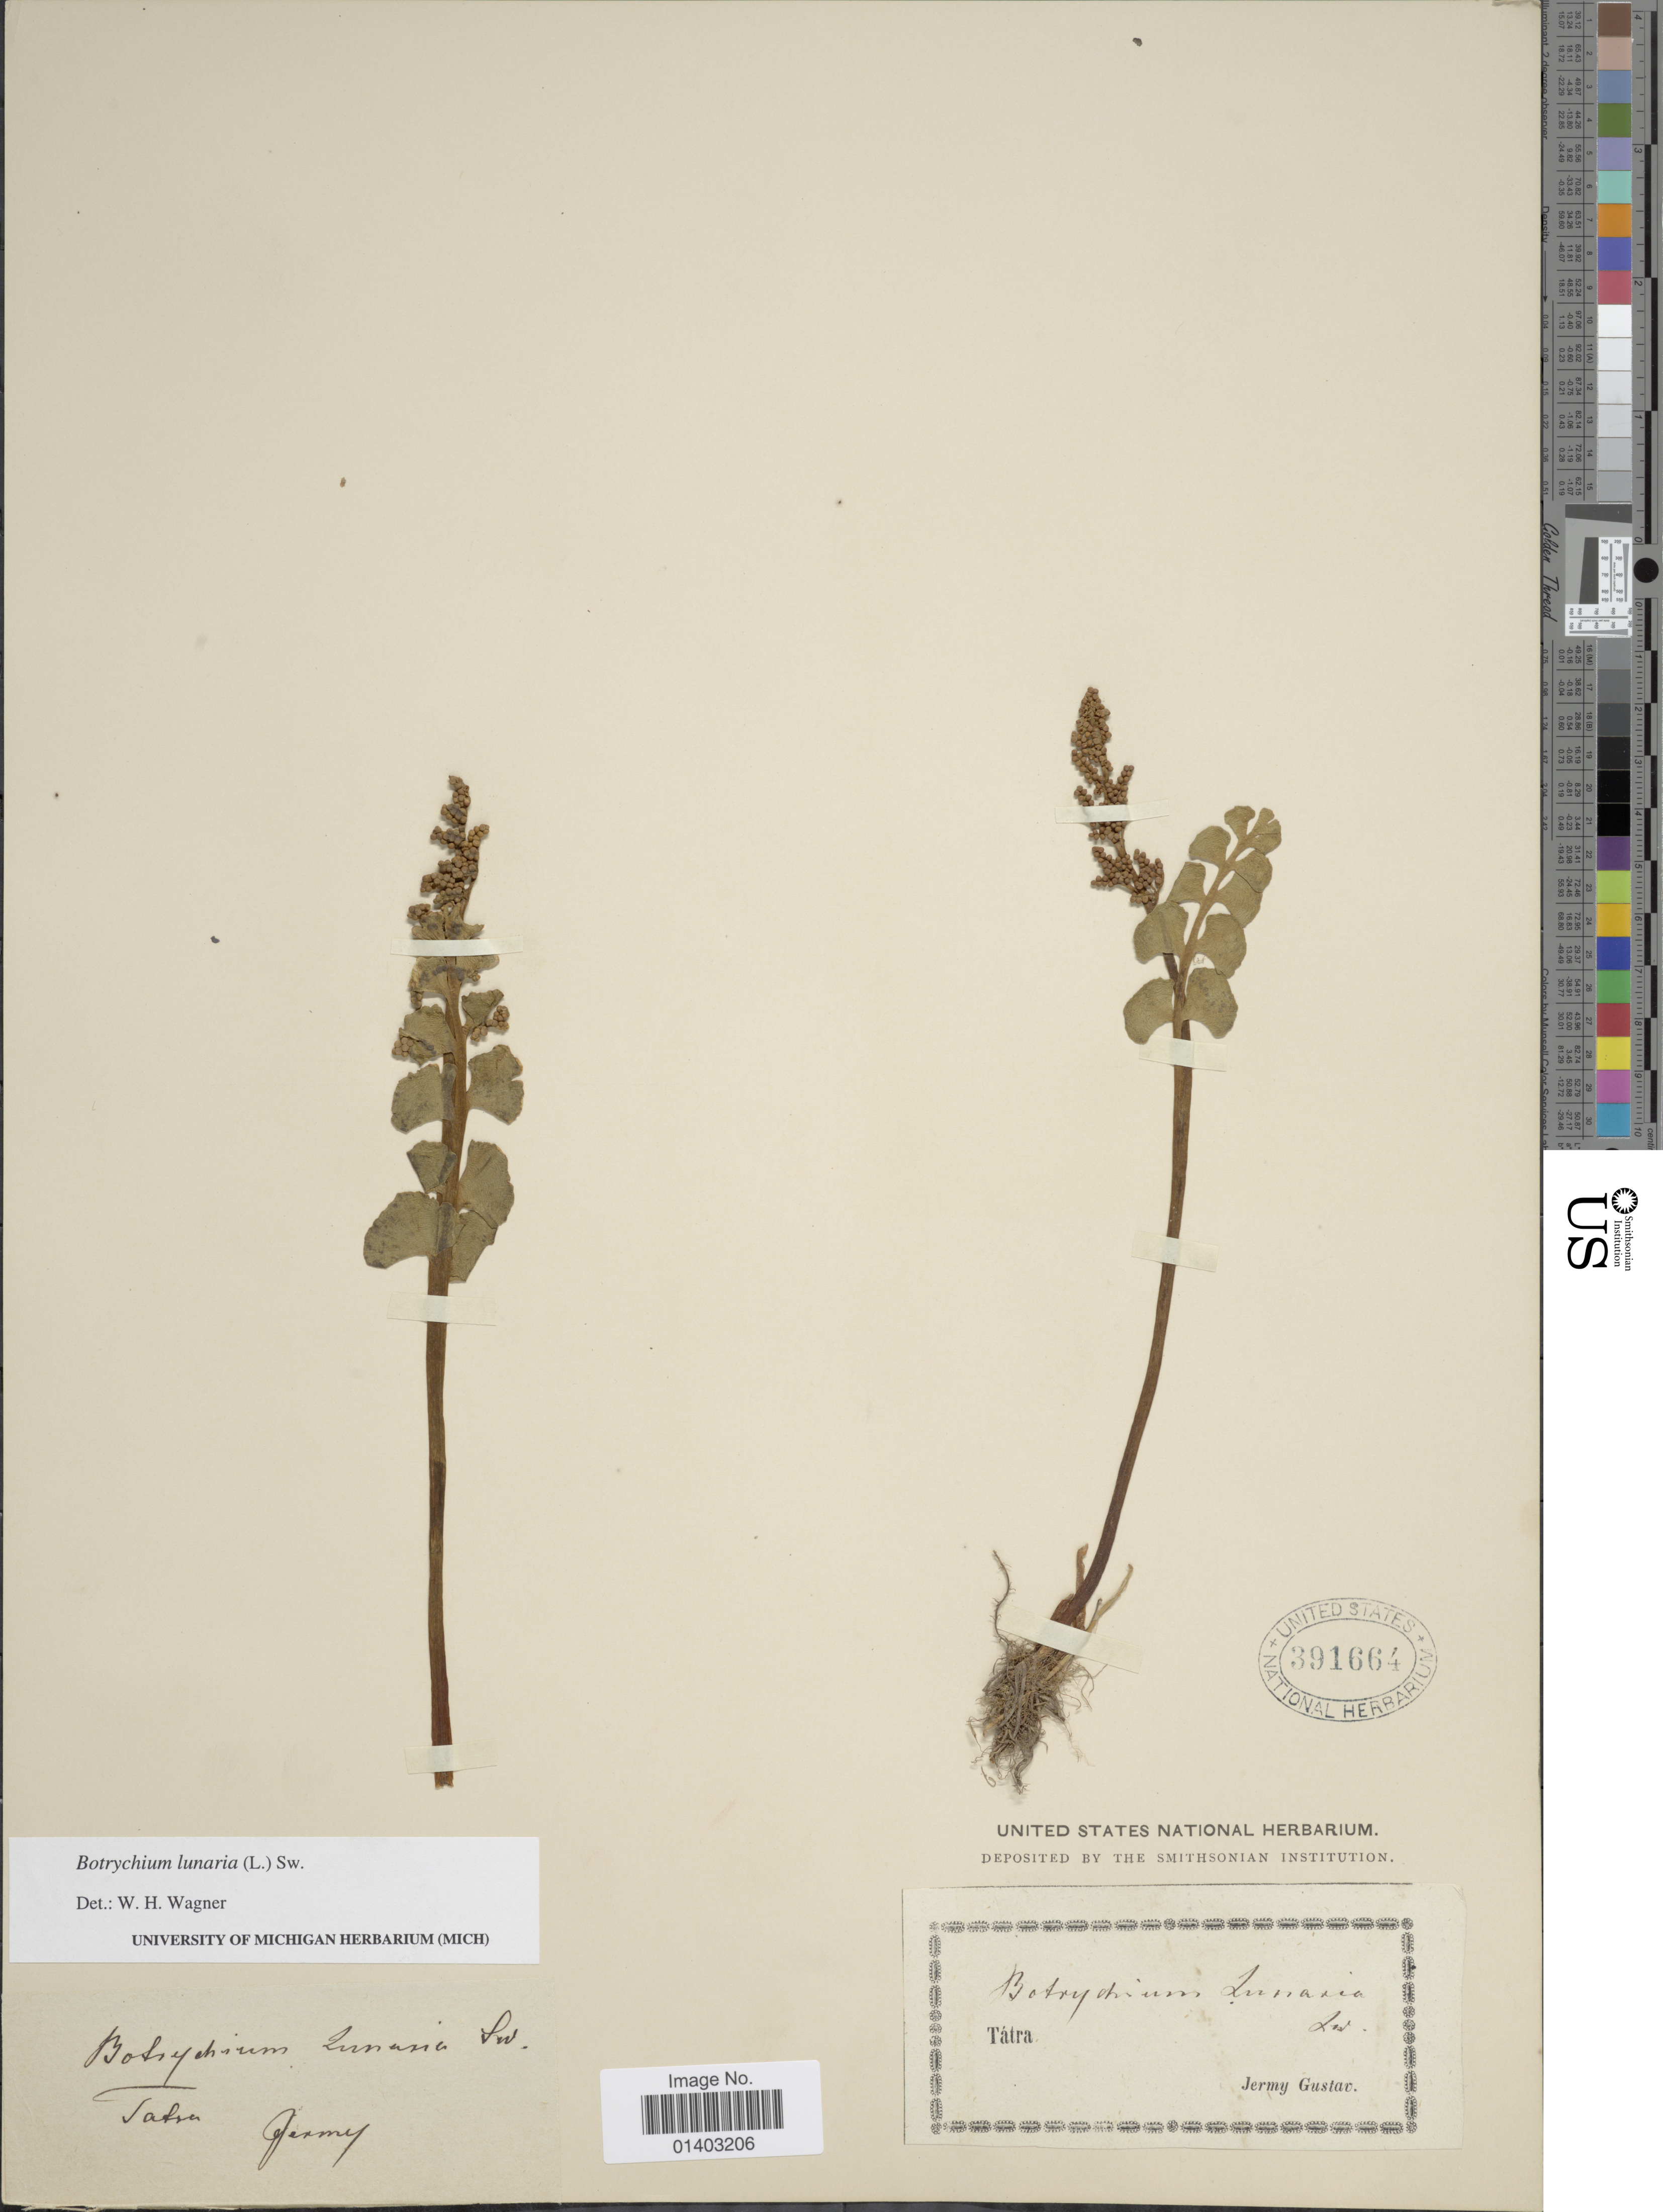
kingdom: Plantae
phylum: Tracheophyta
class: Polypodiopsida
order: Ophioglossales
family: Ophioglossaceae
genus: Botrychium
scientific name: Botrychium lunaria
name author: (L.) Sw.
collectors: J. Gustav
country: Slovakia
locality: Tátra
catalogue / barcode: US 391664